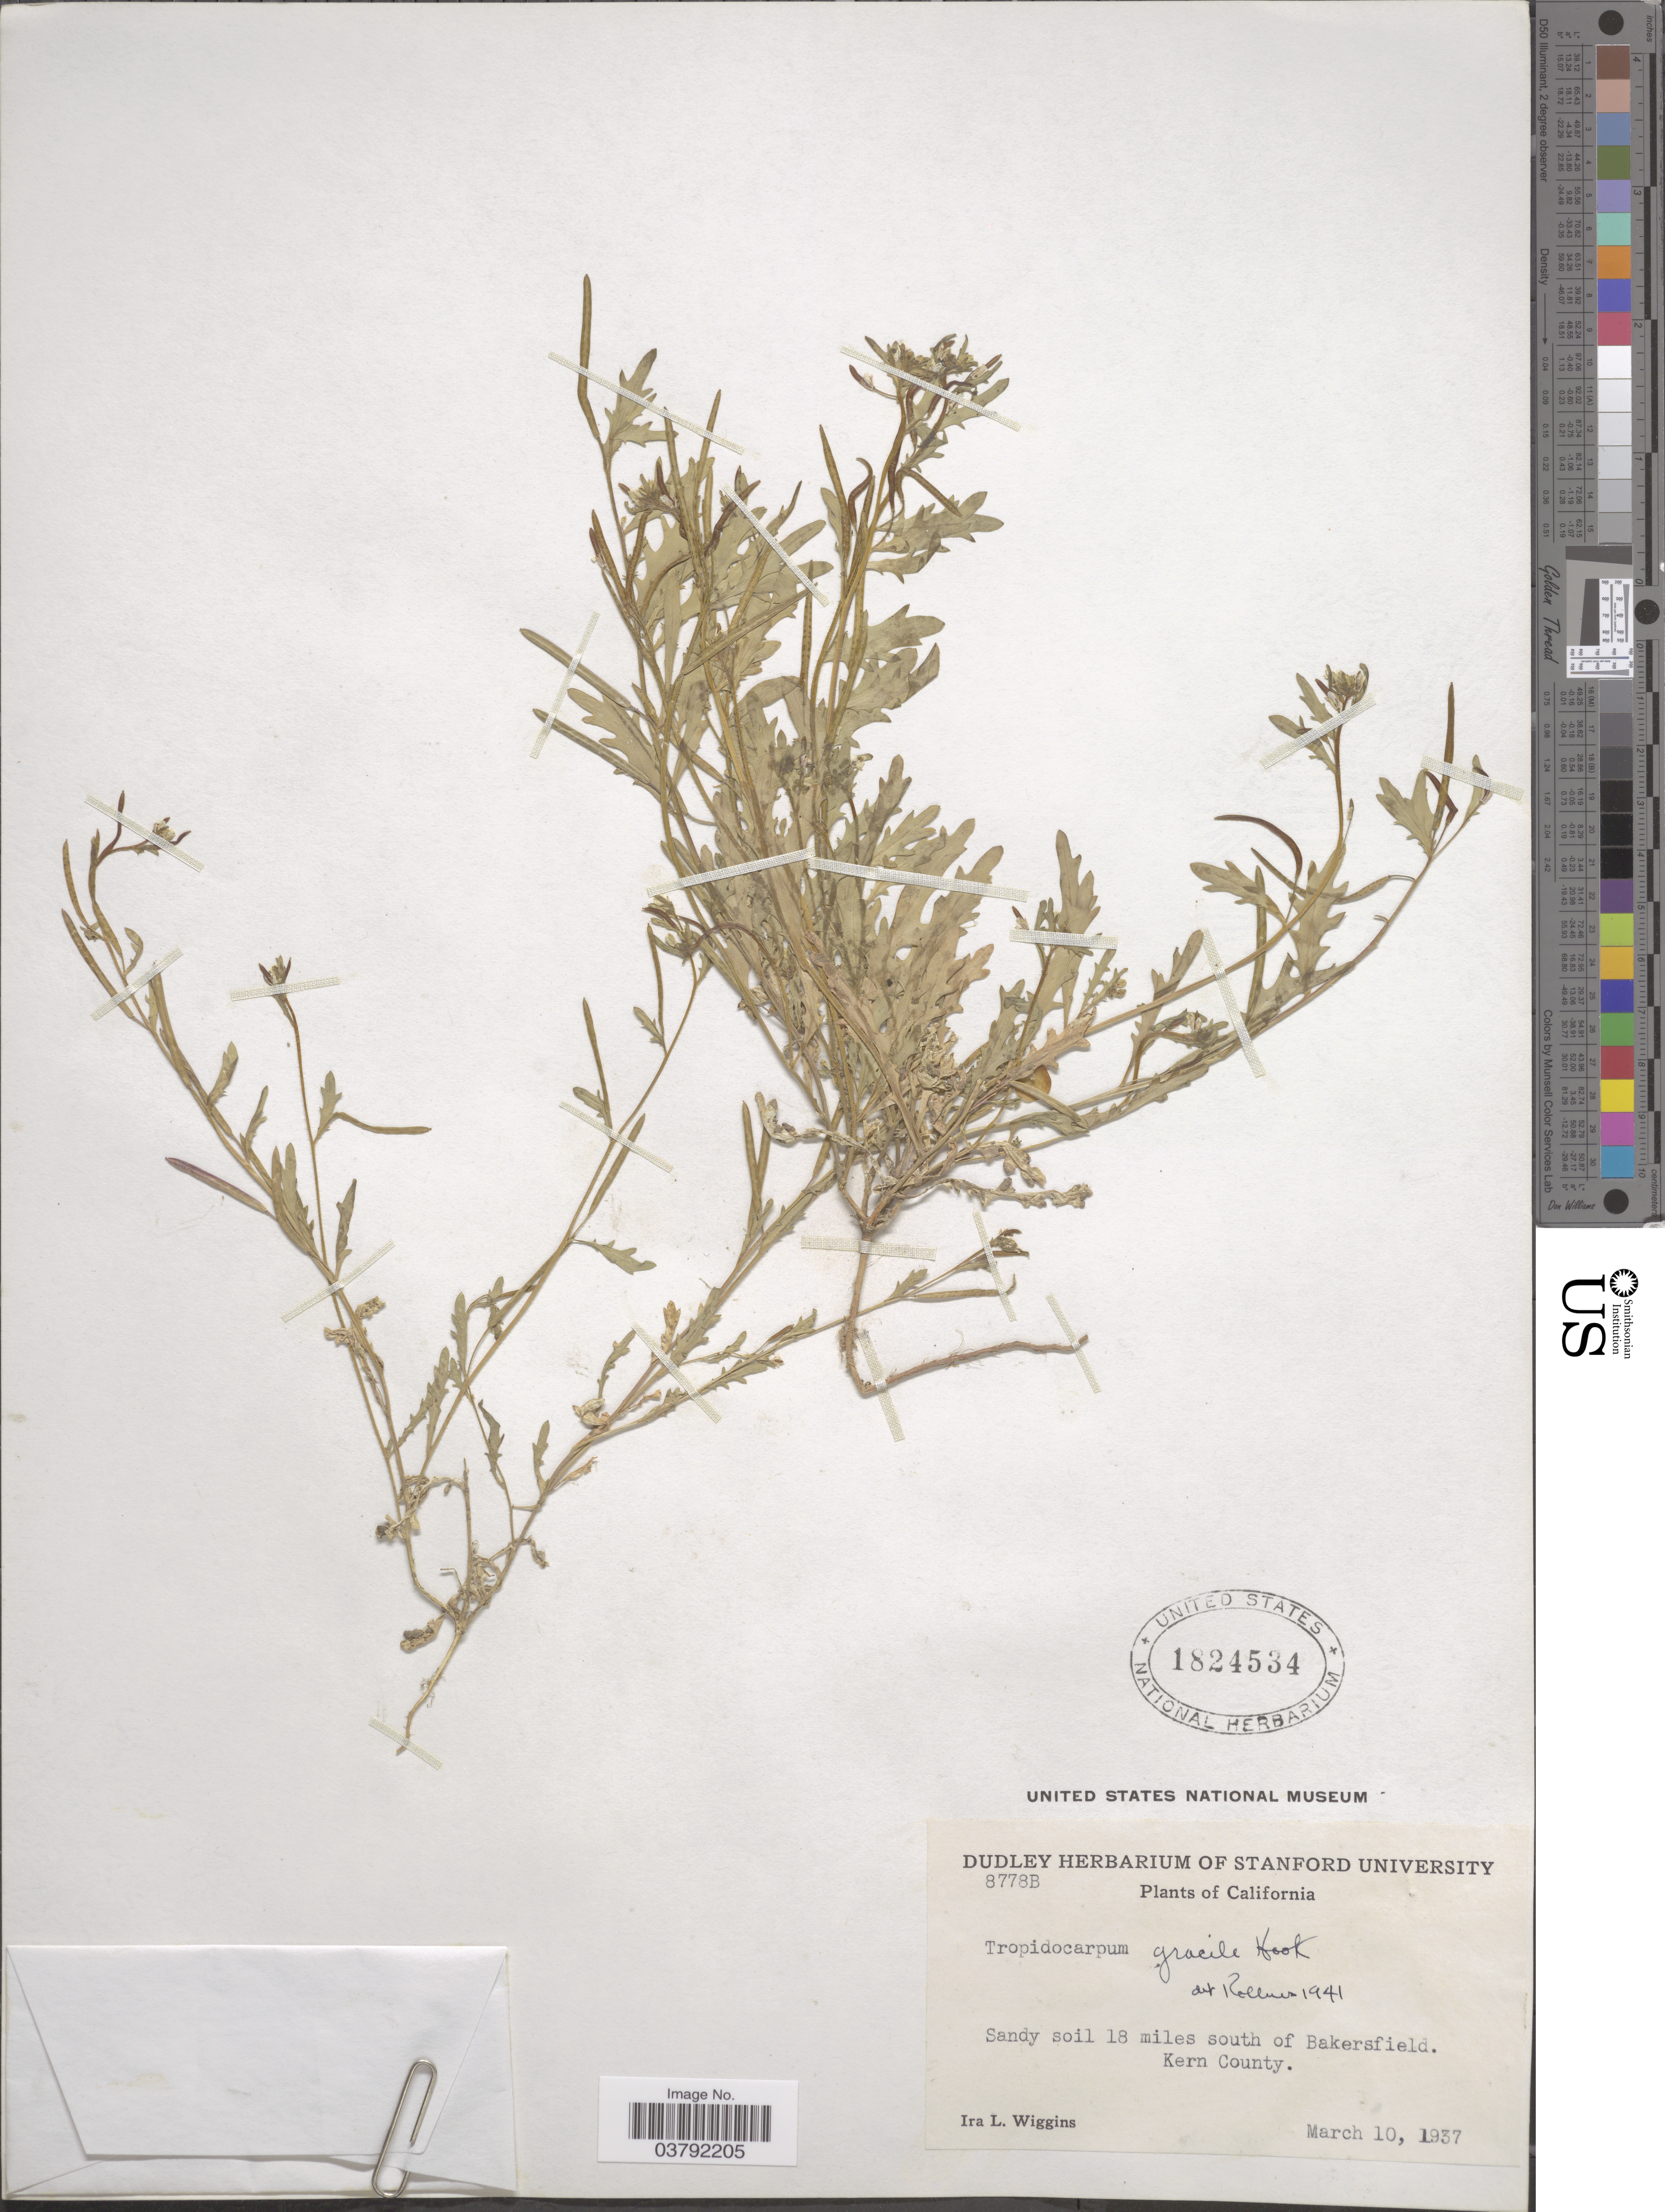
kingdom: Plantae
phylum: Tracheophyta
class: Magnoliopsida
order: Brassicales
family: Brassicaceae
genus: Tropidocarpum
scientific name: Tropidocarpum gracile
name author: Hook.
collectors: I. L. Wiggins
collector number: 8778b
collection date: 1937-03-10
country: United States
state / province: California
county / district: Kern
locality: Sandy soil 18 miles south of Bakersfield. Kern County.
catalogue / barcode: US 1824534